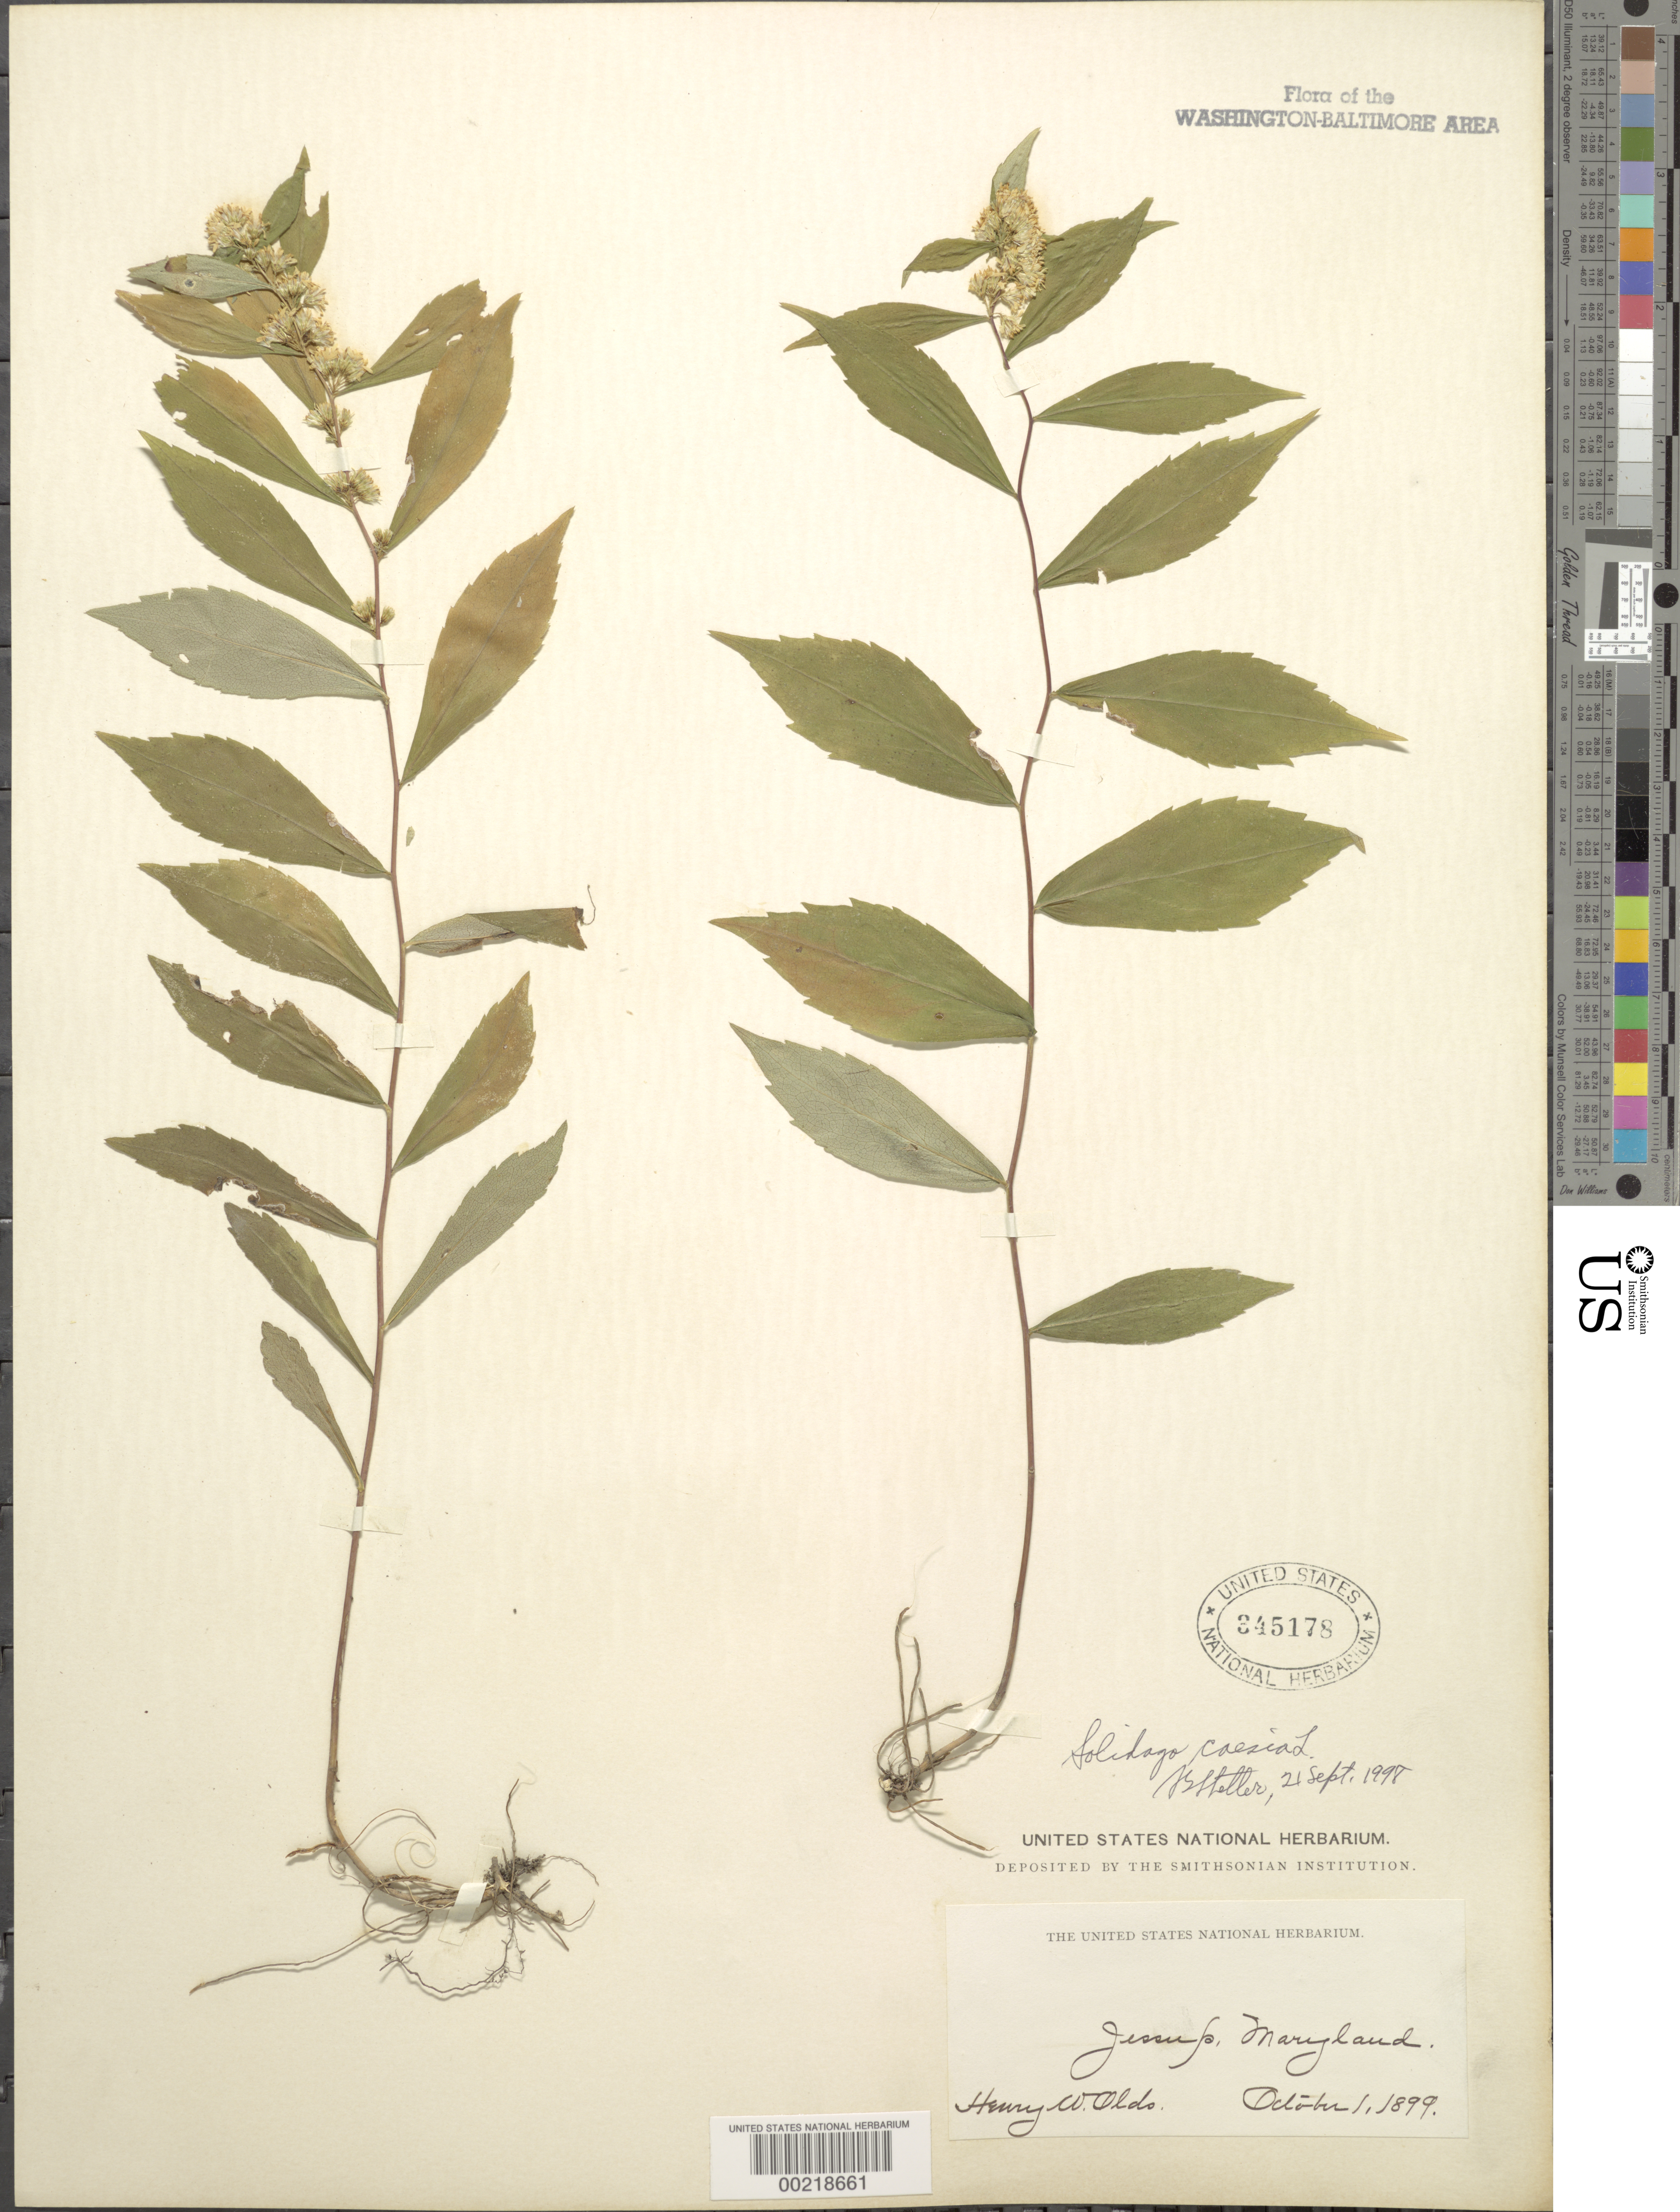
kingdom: Plantae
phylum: Tracheophyta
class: Magnoliopsida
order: Asterales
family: Asteraceae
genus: Solidago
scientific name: Solidago caesia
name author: L.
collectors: H. W. Olds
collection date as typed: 01 Oct 1899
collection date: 1899-10-01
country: United States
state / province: Maryland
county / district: Anne Arundel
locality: Jessup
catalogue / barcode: US 345178